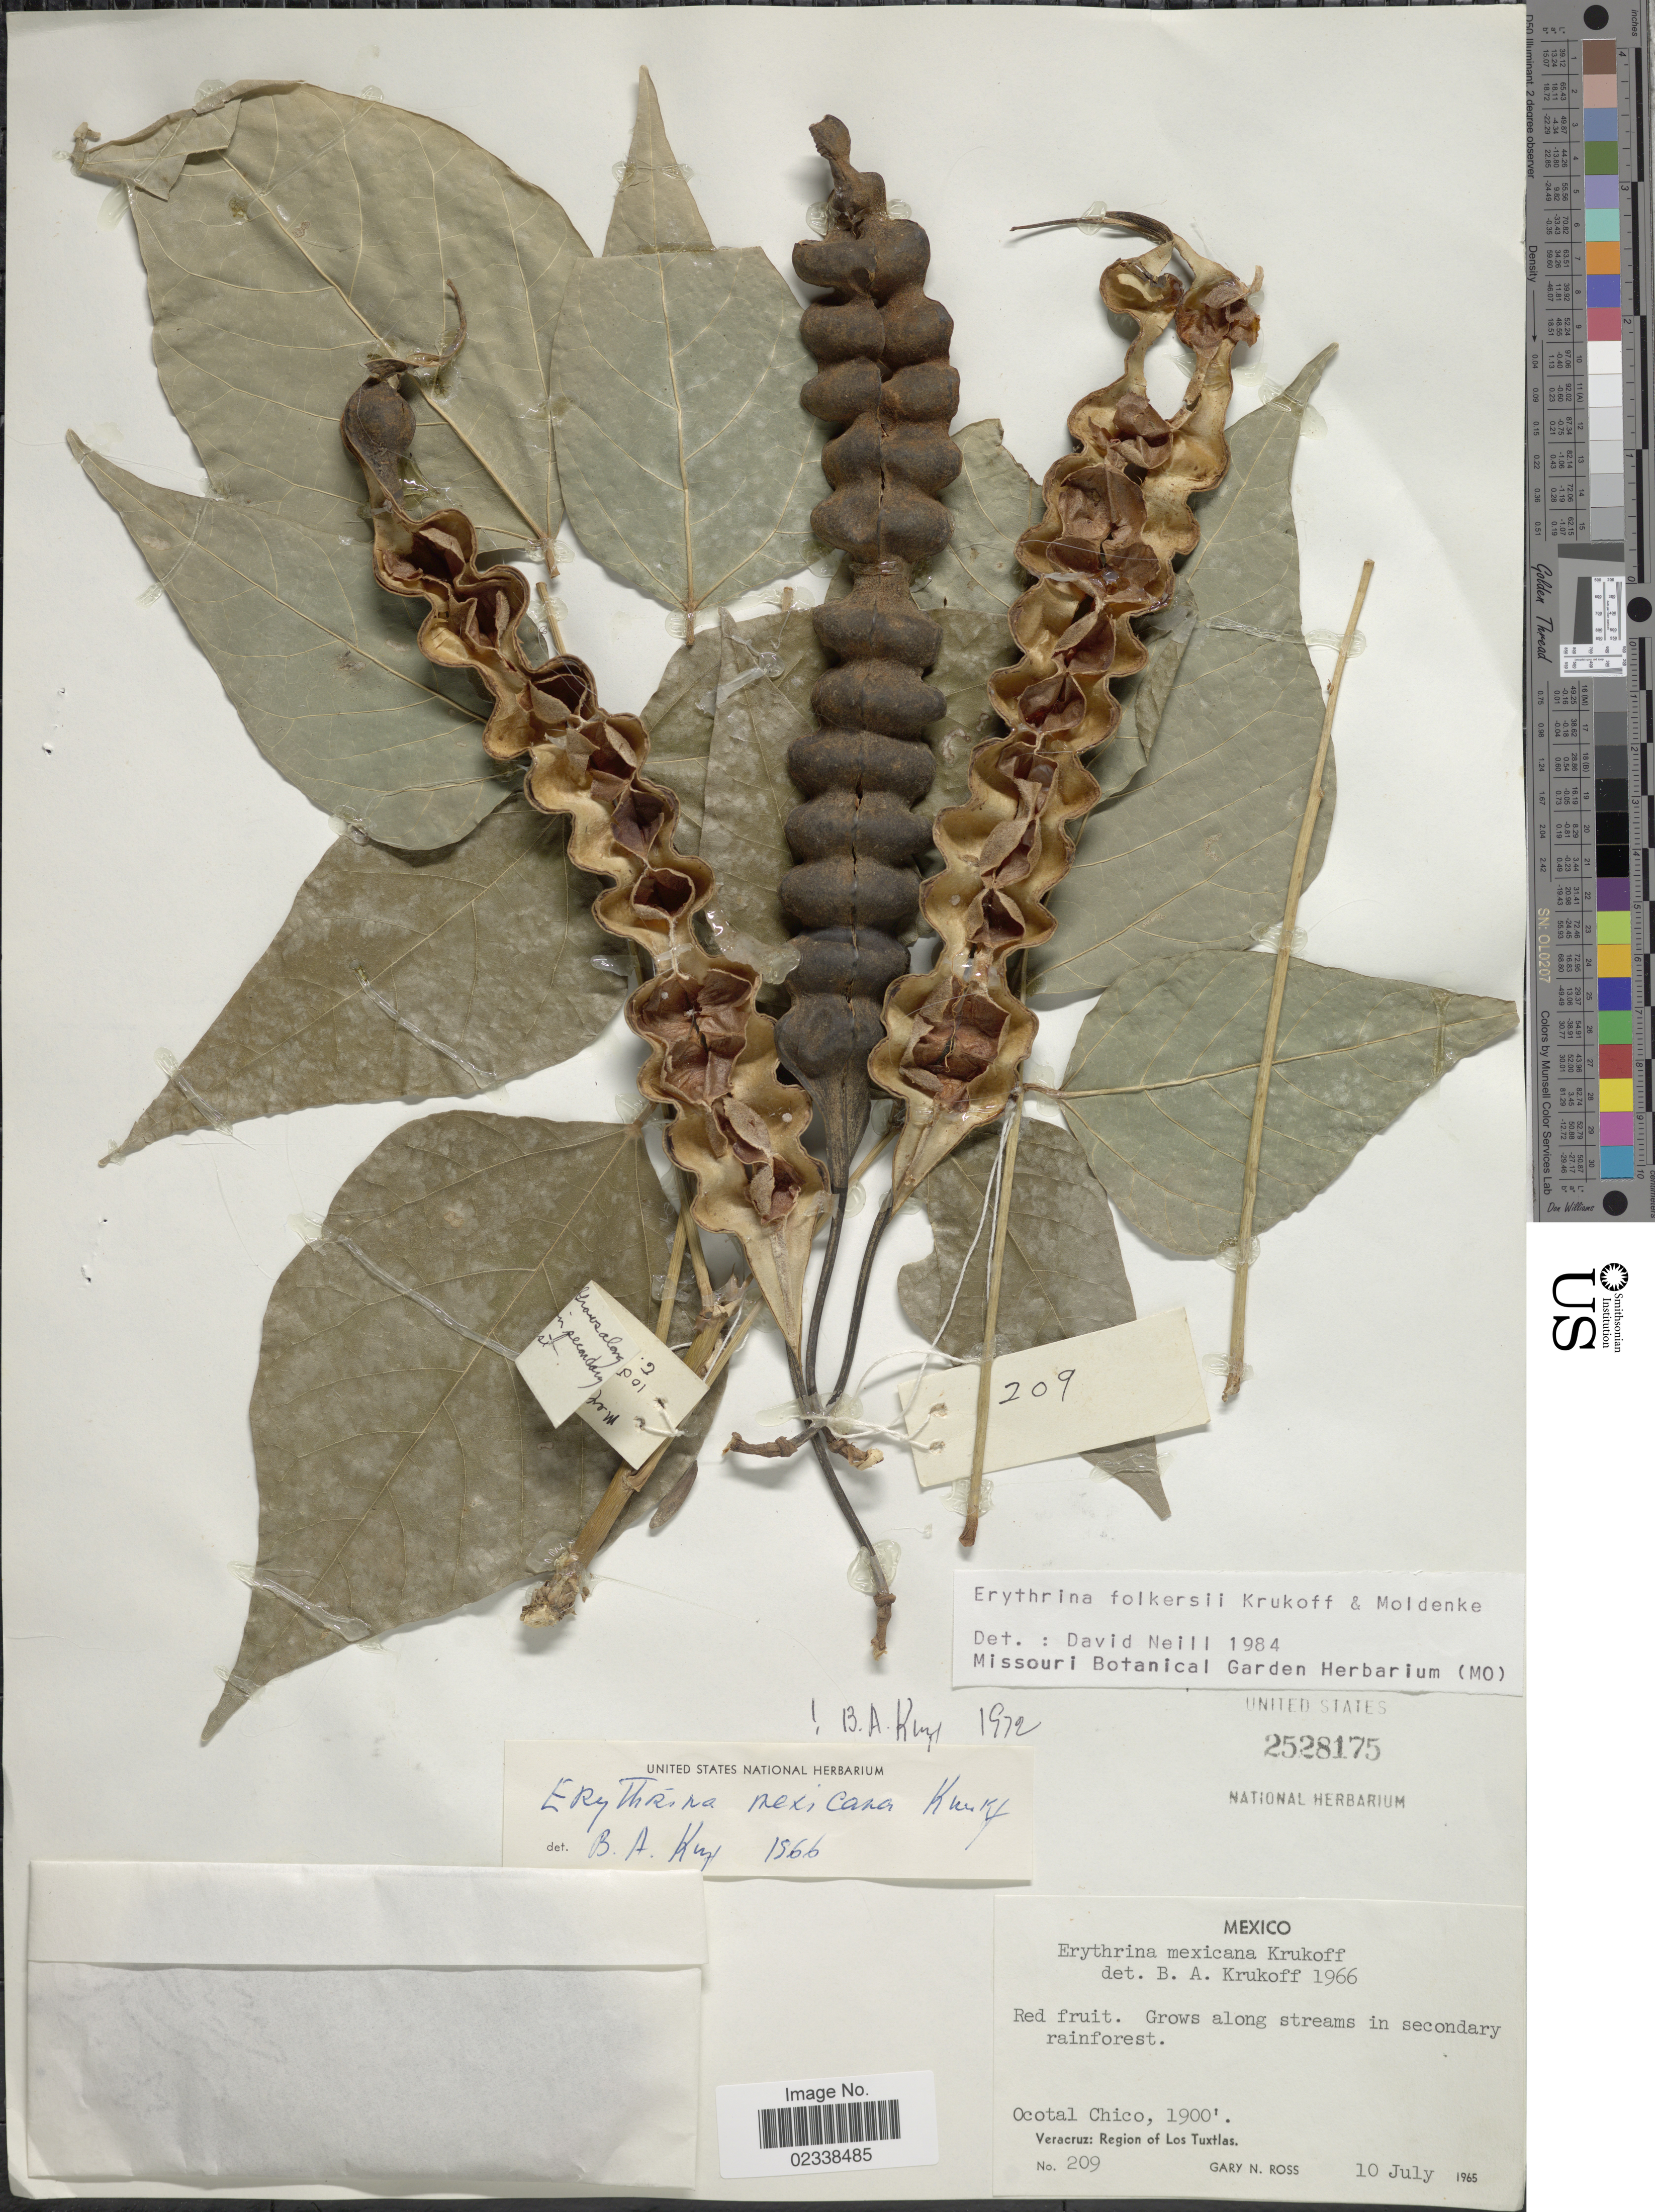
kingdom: Plantae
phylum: Tracheophyta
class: Magnoliopsida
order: Fabales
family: Fabaceae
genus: Erythrina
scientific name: Erythrina folkersii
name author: Krukoff & Moldenke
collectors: G. N. Ross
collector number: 209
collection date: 1965-07-10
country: Mexico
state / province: Veracruz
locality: Ocotal Chico, Veracruz: Region of Los Tuxtlas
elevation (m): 579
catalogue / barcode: US 2528175